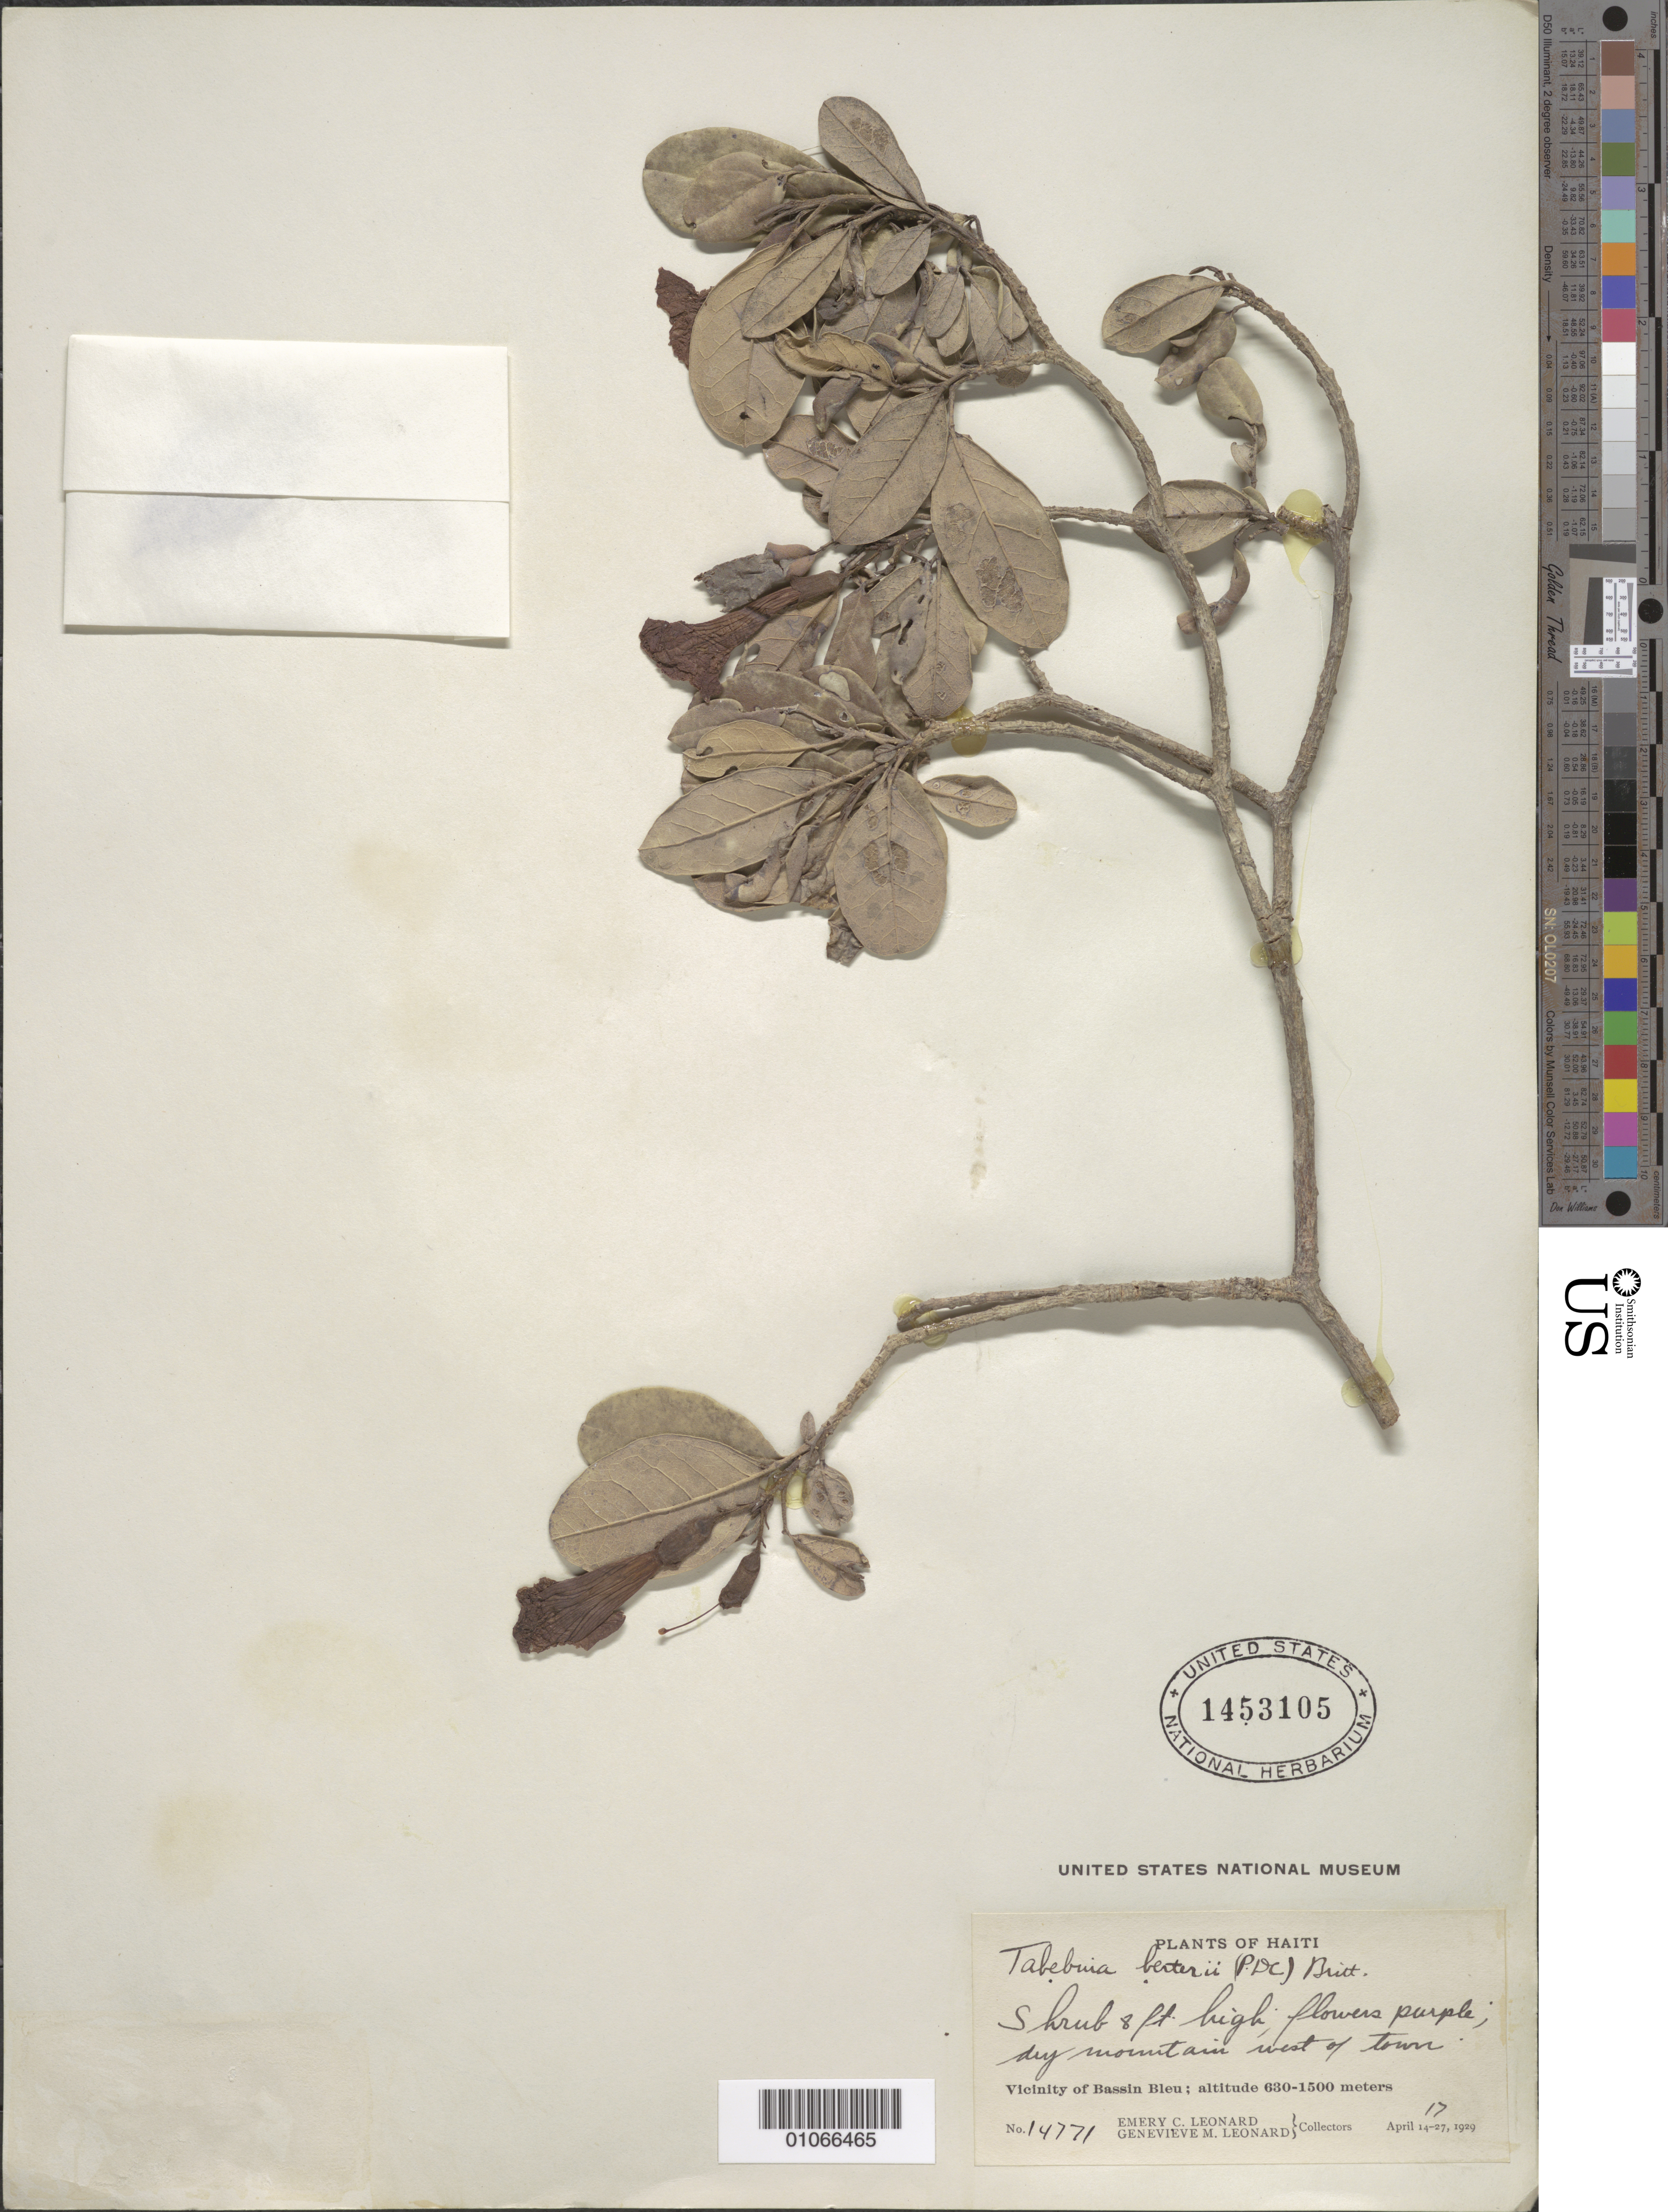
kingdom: Plantae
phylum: Tracheophyta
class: Magnoliopsida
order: Lamiales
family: Bignoniaceae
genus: Tabebuia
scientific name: Tabebuia berteroi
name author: (DC.) Britton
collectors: E. C. Leonard & E. C. Leonard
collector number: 14771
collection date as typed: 17 Apr 1929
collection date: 1929-04-17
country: Haiti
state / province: Nord-Est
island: Hispaniola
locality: Vicinity of Bassin Bleu; dry mountain west of town.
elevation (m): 630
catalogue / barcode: US 1453105